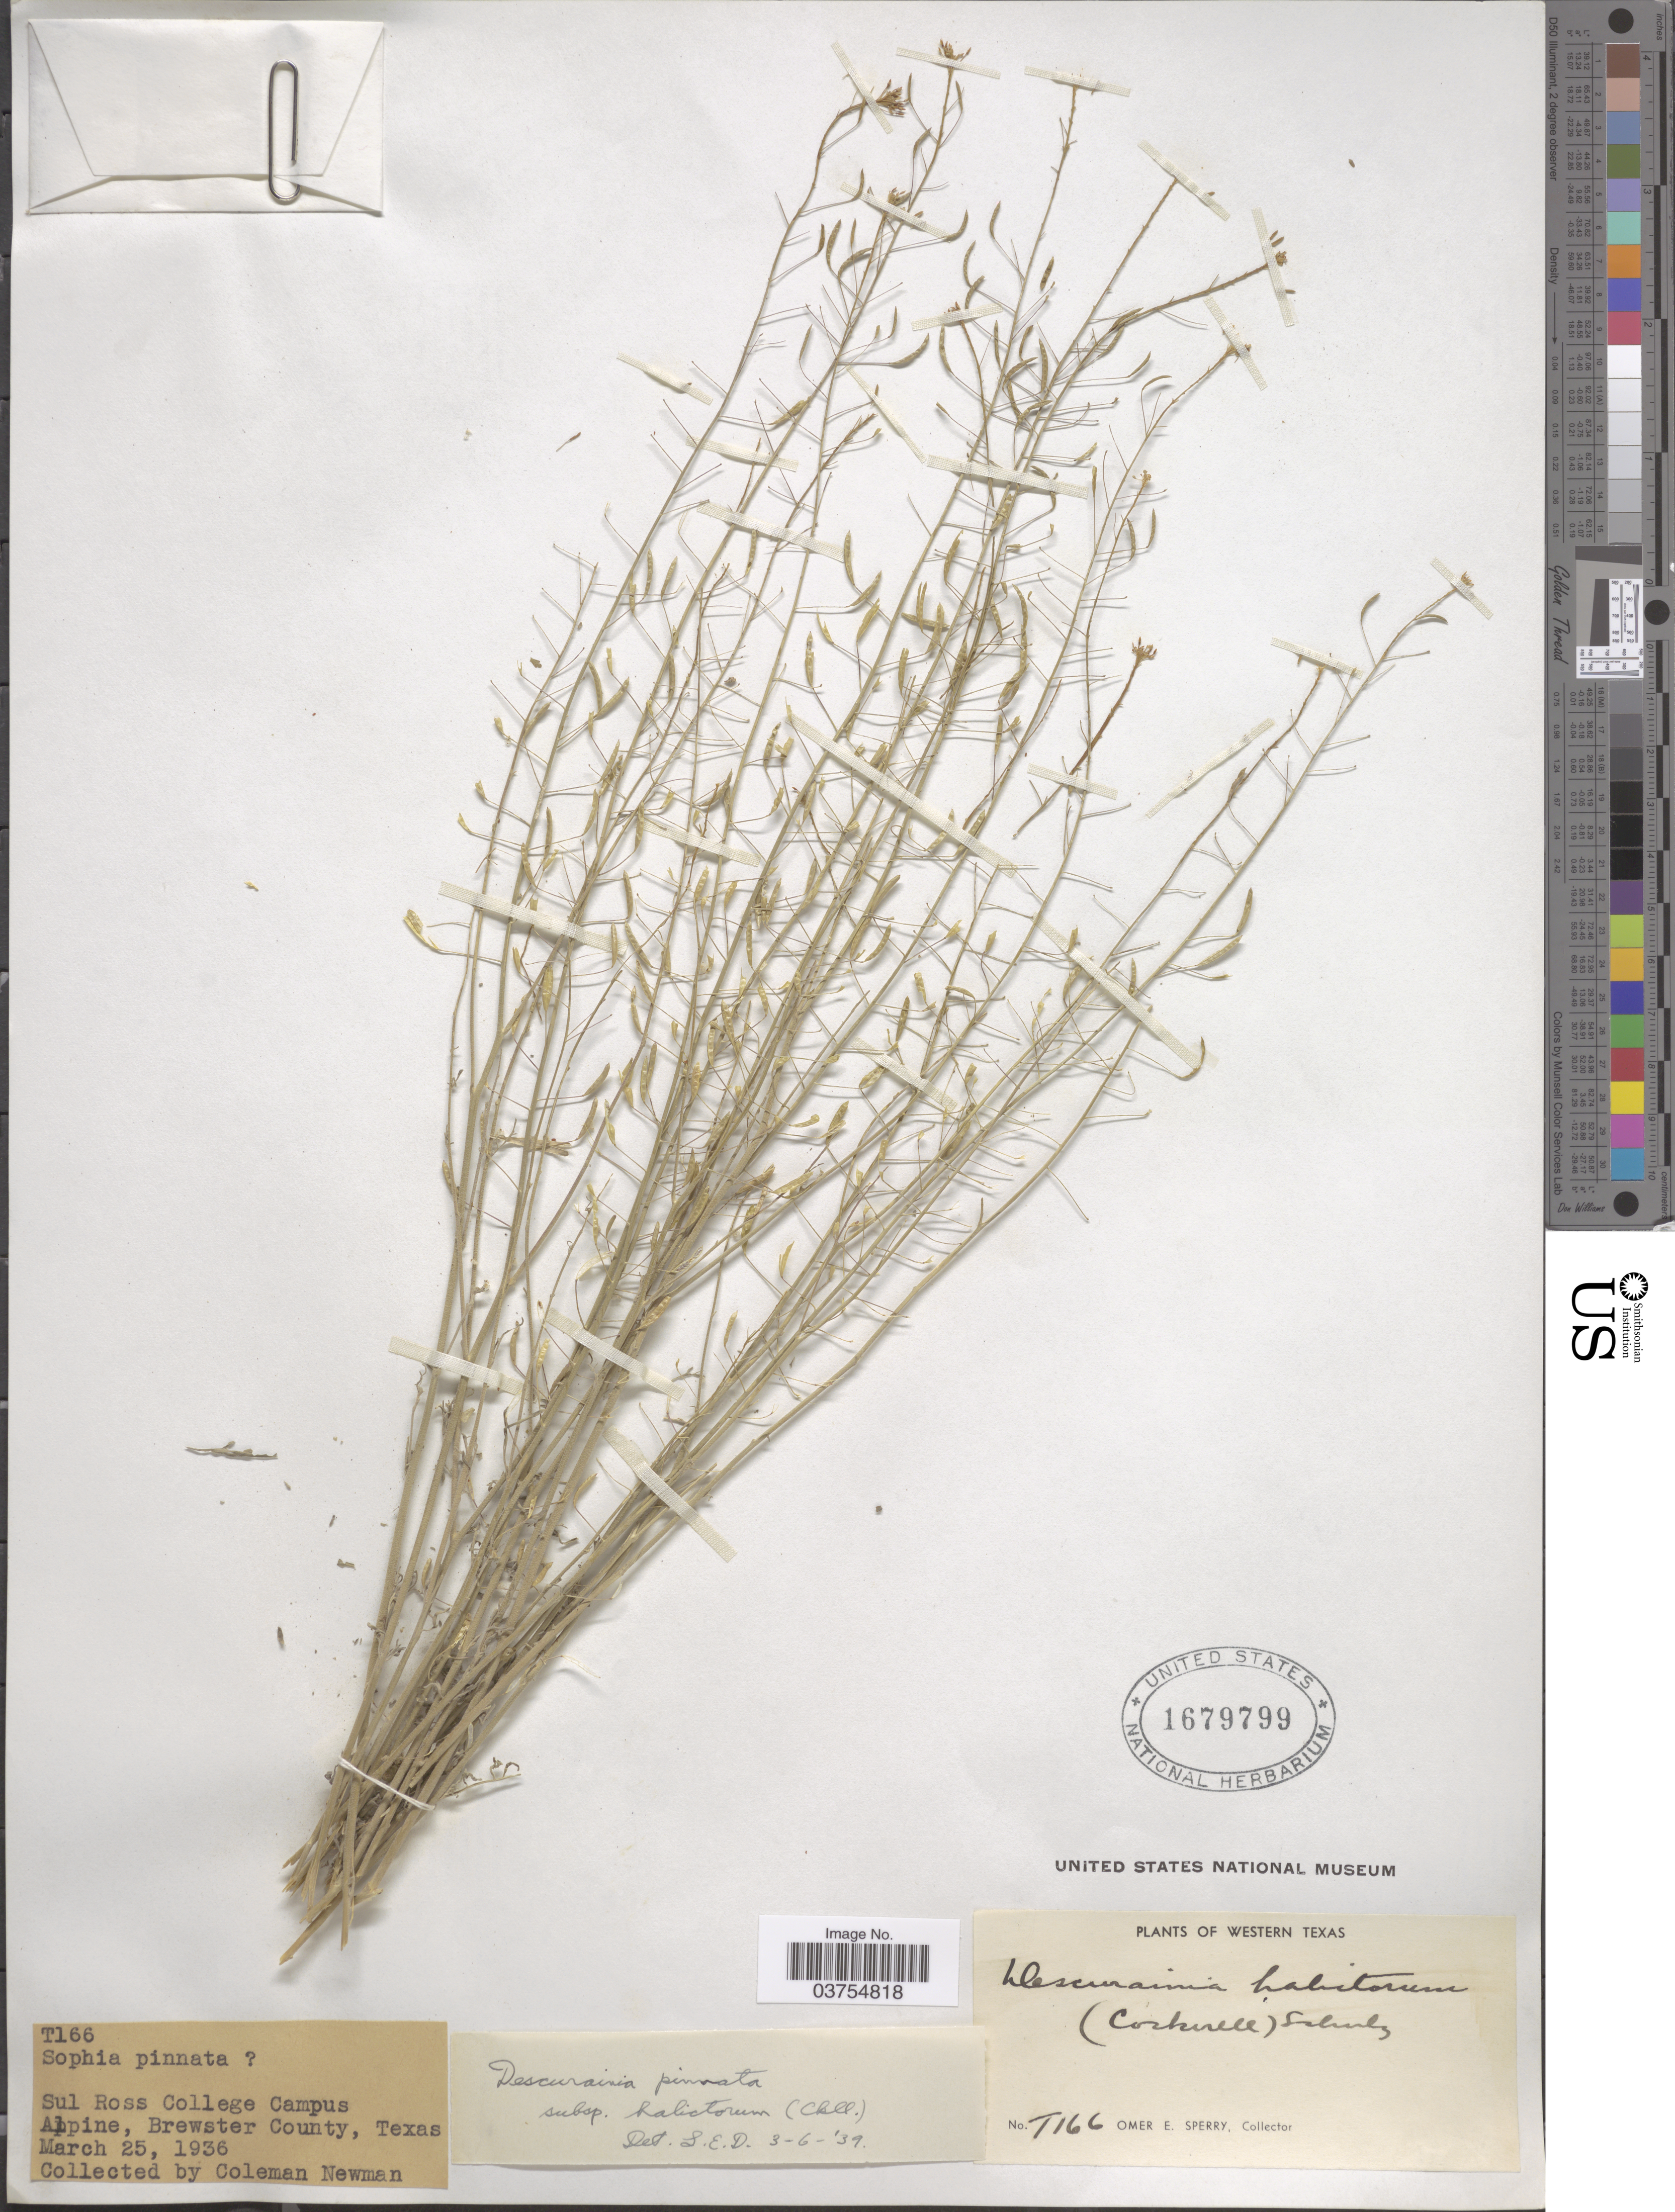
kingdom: Plantae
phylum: Tracheophyta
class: Magnoliopsida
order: Brassicales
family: Brassicaceae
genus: Descurainia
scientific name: Descurainia pinnata subsp. halictorum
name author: (Cockerell) Detling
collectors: O. E. Sperry & C. Newman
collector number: T166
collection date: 1936-03-25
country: United States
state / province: Texas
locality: Alpine, Brewster County. Western Texas.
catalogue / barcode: US 1679799